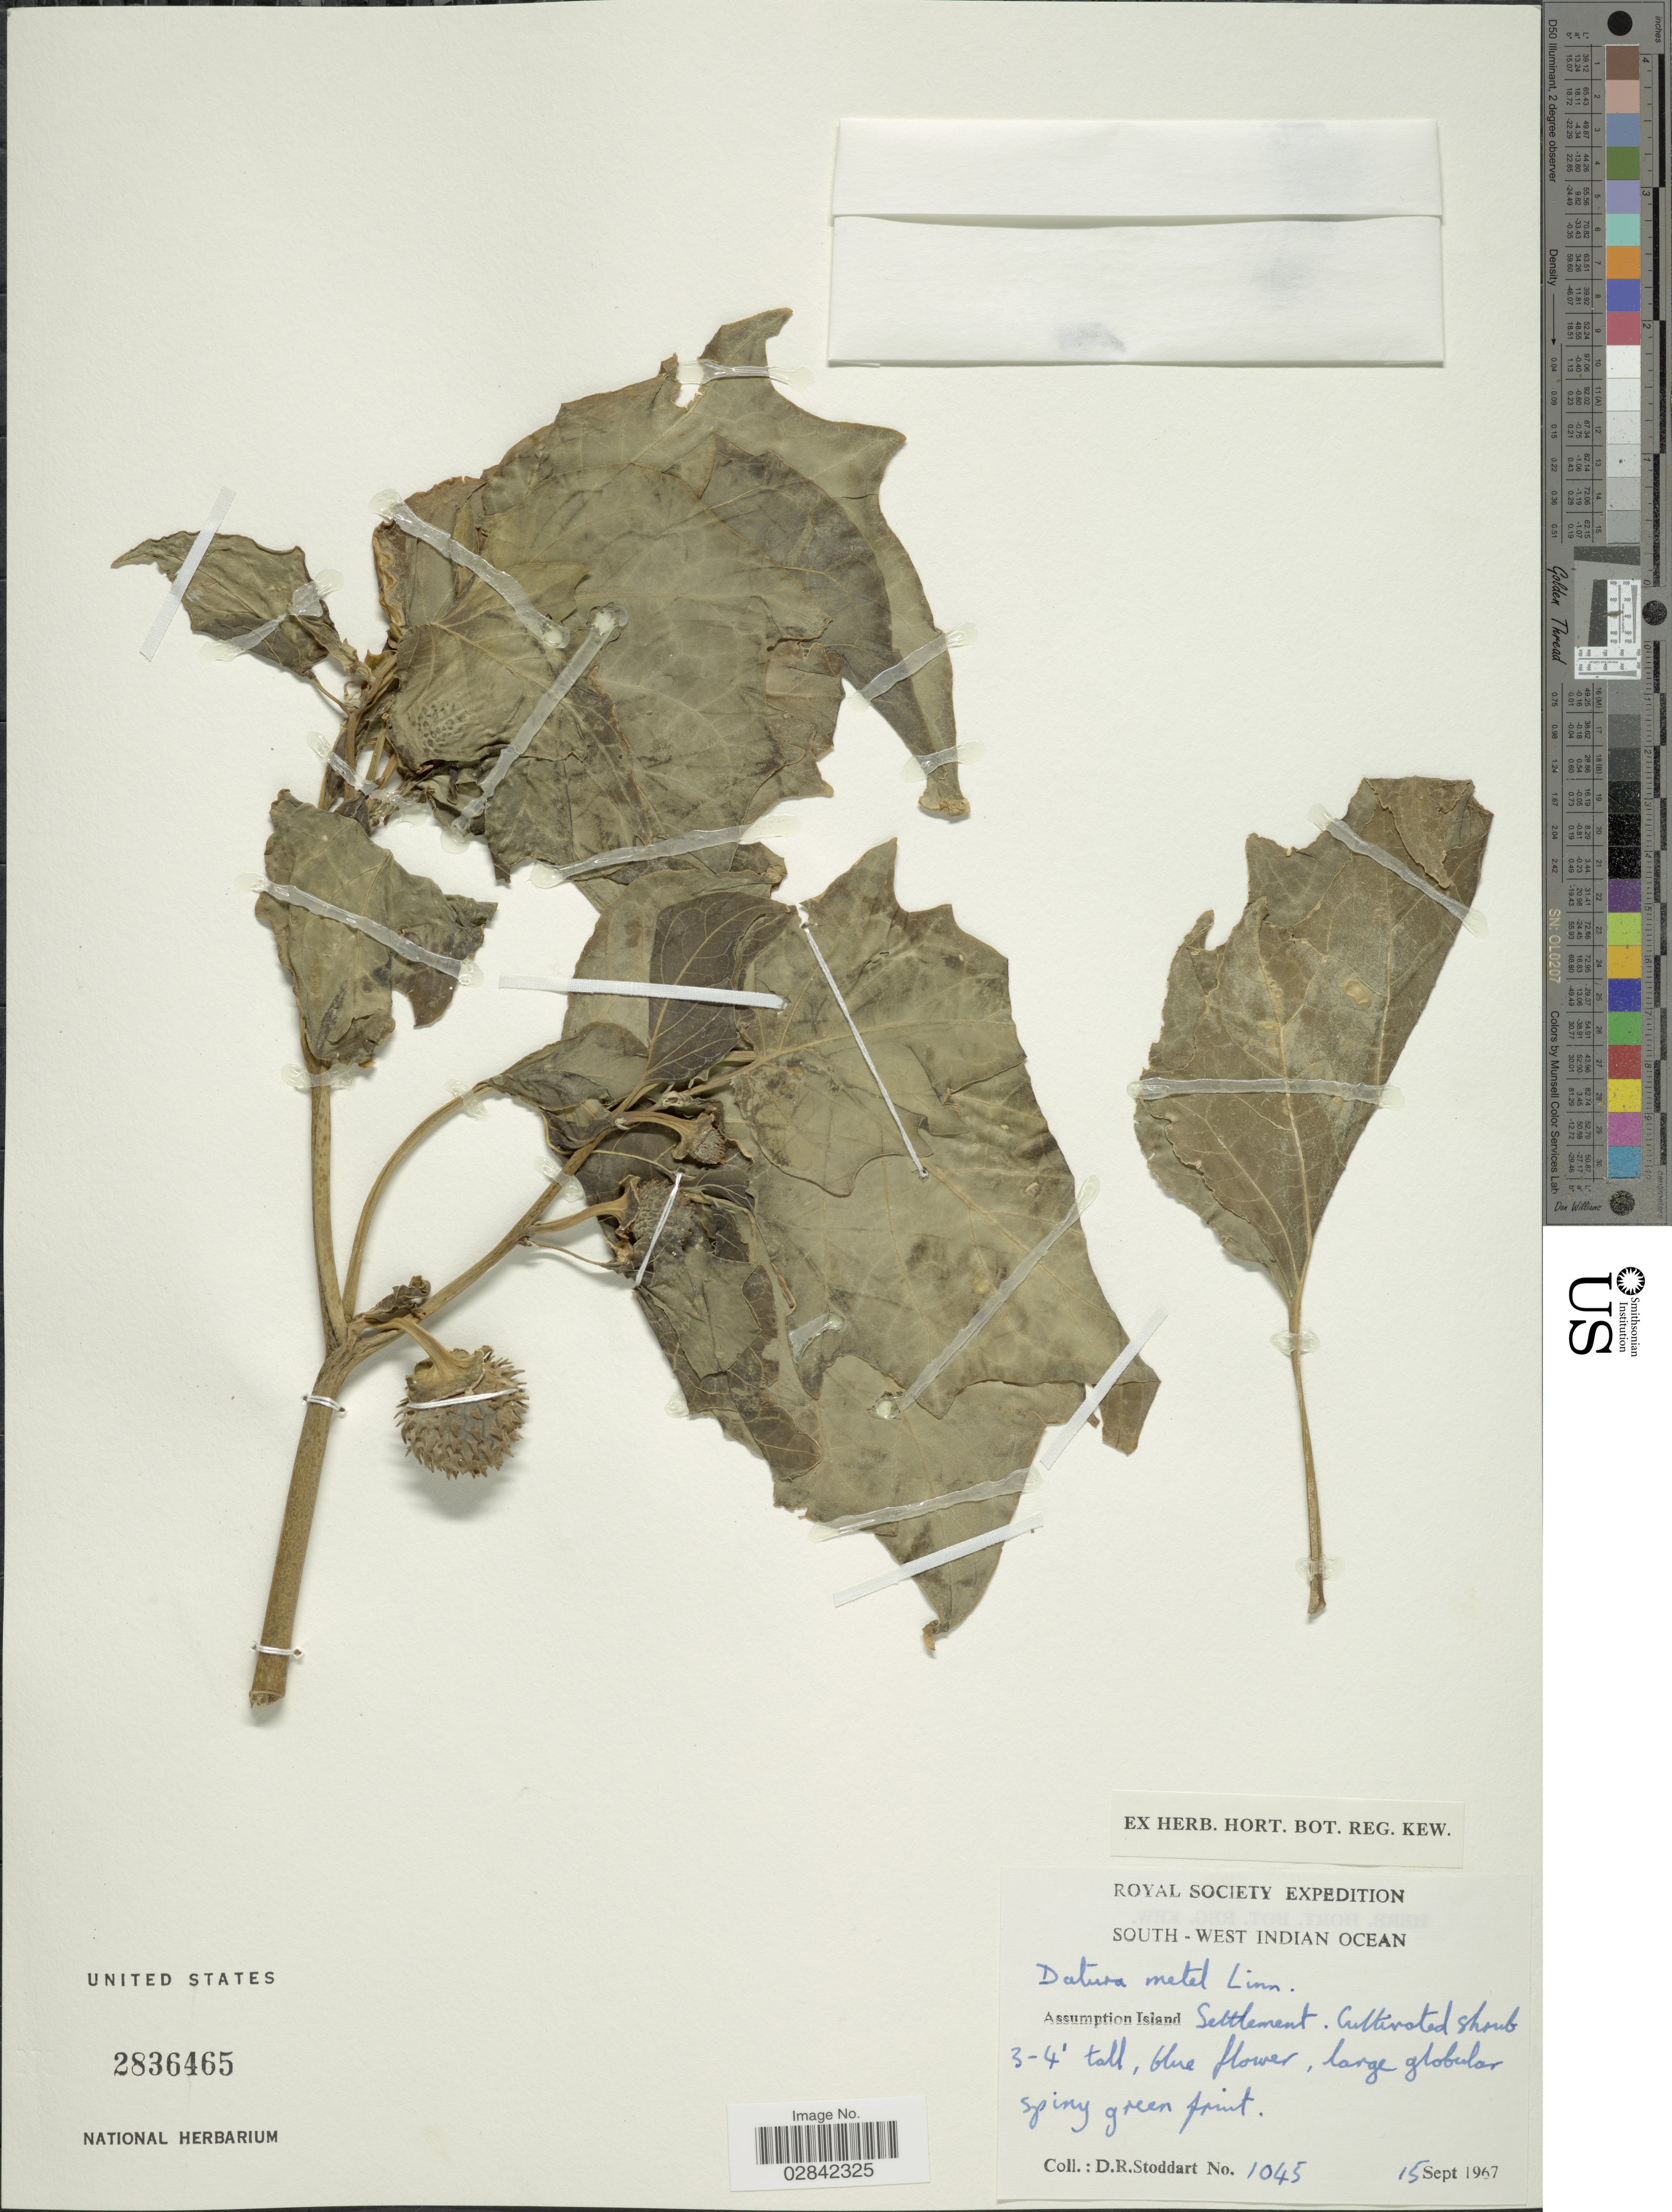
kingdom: Plantae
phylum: Tracheophyta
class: Magnoliopsida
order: Solanales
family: Solanaceae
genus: Datura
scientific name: Datura metel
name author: L.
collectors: D. R. Stoddart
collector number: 1045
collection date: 1967-09-15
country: Seychelles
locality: South-West Indian Ocean, Assumption Island, Settlement.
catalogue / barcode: US 2836465